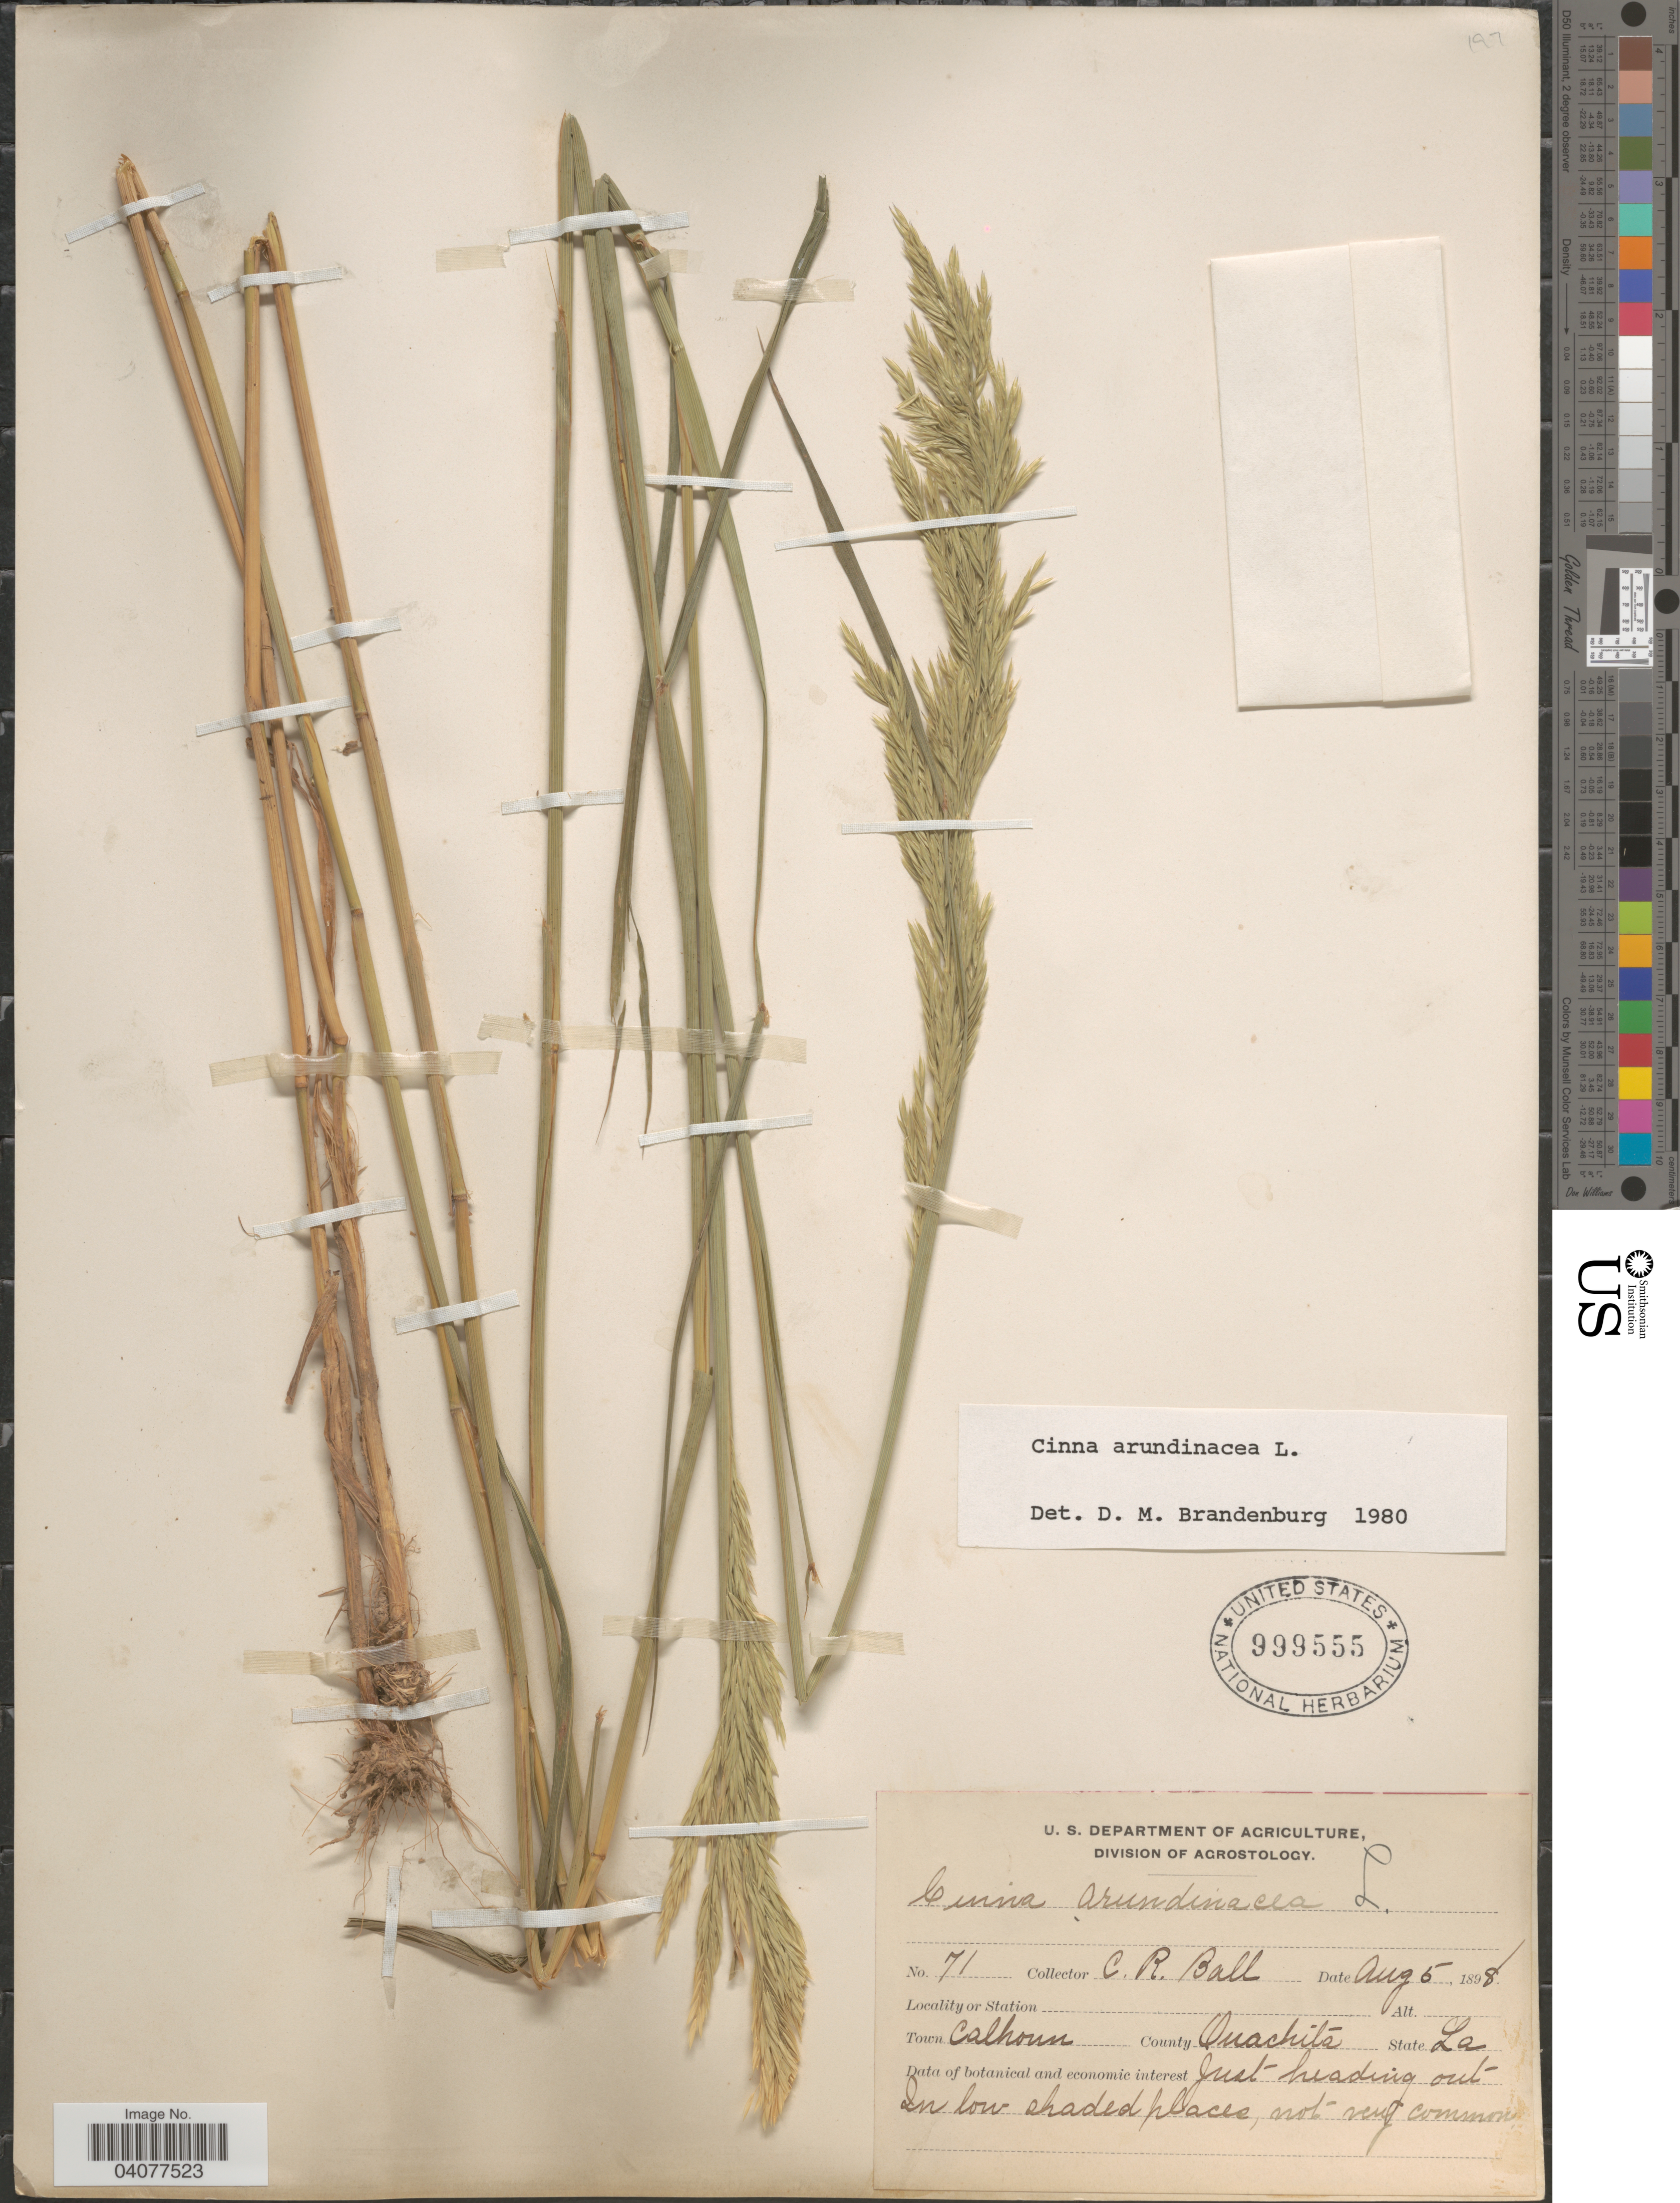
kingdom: Plantae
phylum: Tracheophyta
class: Liliopsida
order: Poales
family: Poaceae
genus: Cinna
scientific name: Cinna arundinacea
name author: L.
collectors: C. R. Ball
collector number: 71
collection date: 1898-08-05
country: United States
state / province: Alabama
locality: Town Calhoun. County Quachita.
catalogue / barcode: US 999555